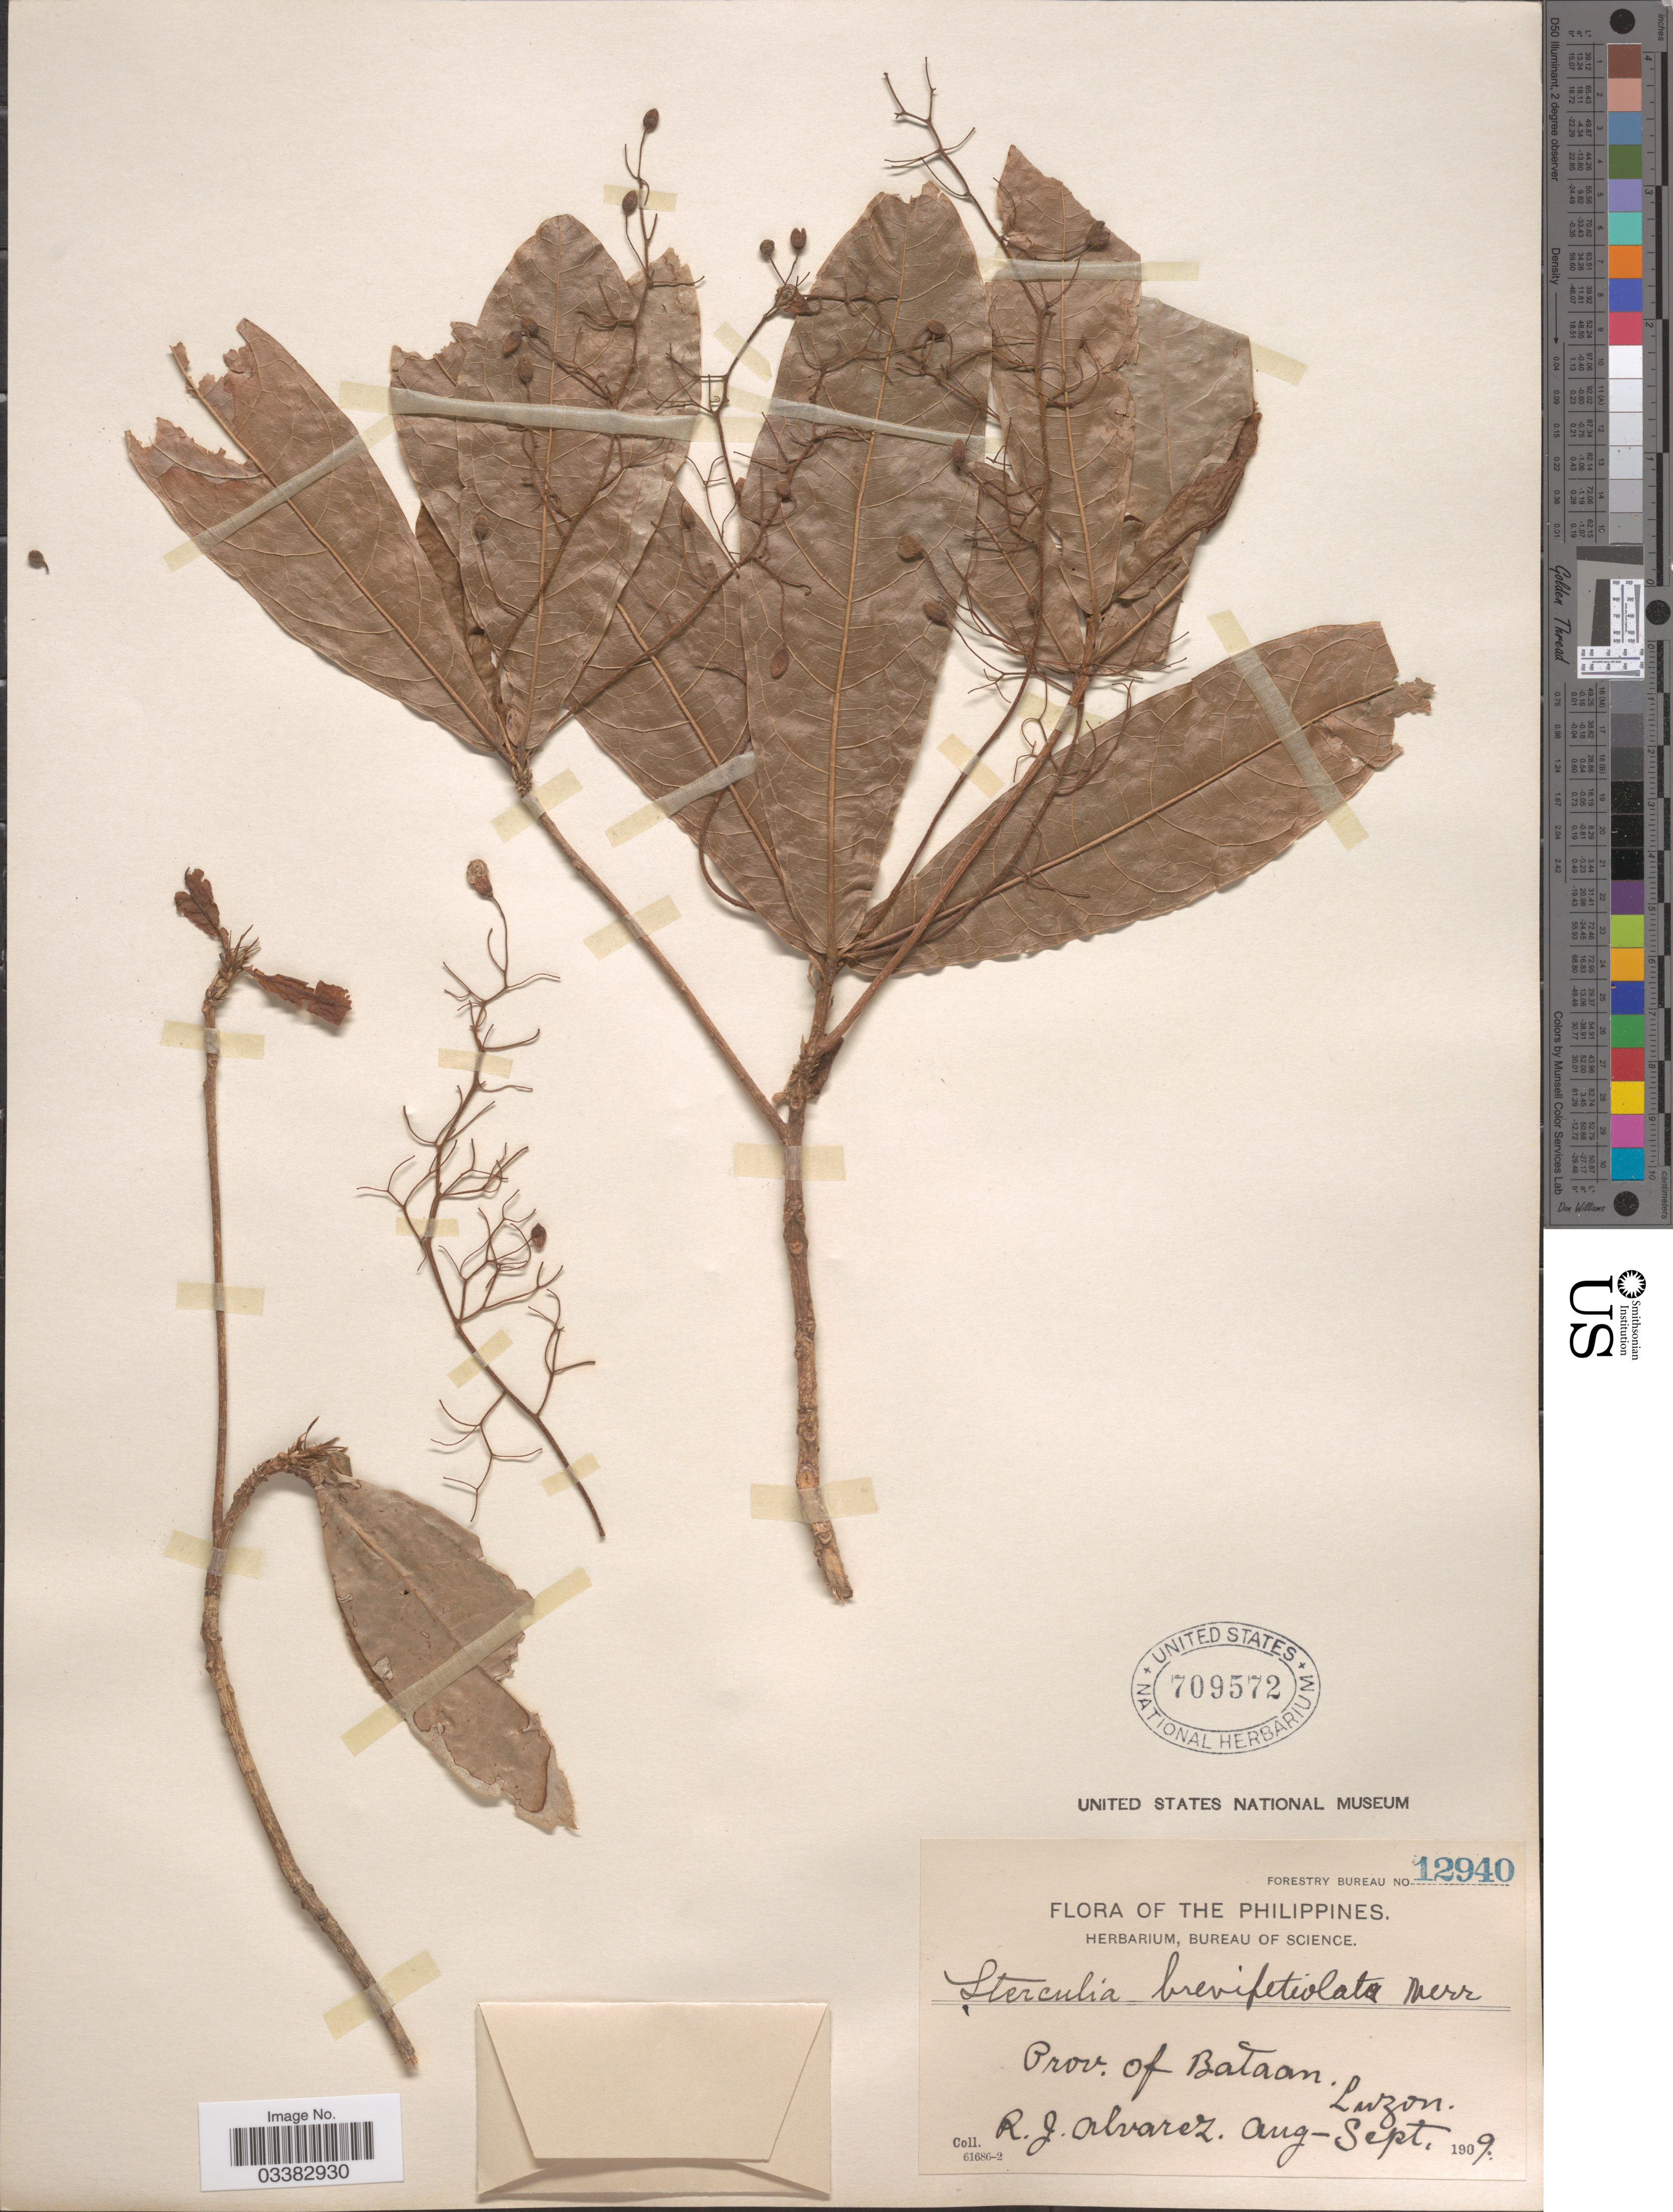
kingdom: Plantae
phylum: Tracheophyta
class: Magnoliopsida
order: Malvales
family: Malvaceae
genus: Sterculia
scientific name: Sterculia brevipetiolata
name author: Merr.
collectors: R. Alvarez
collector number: Forestry Bureau 12940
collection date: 1909-08/1909-09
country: Philippines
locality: Prov. of Bataan. Luzon.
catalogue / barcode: US 709572